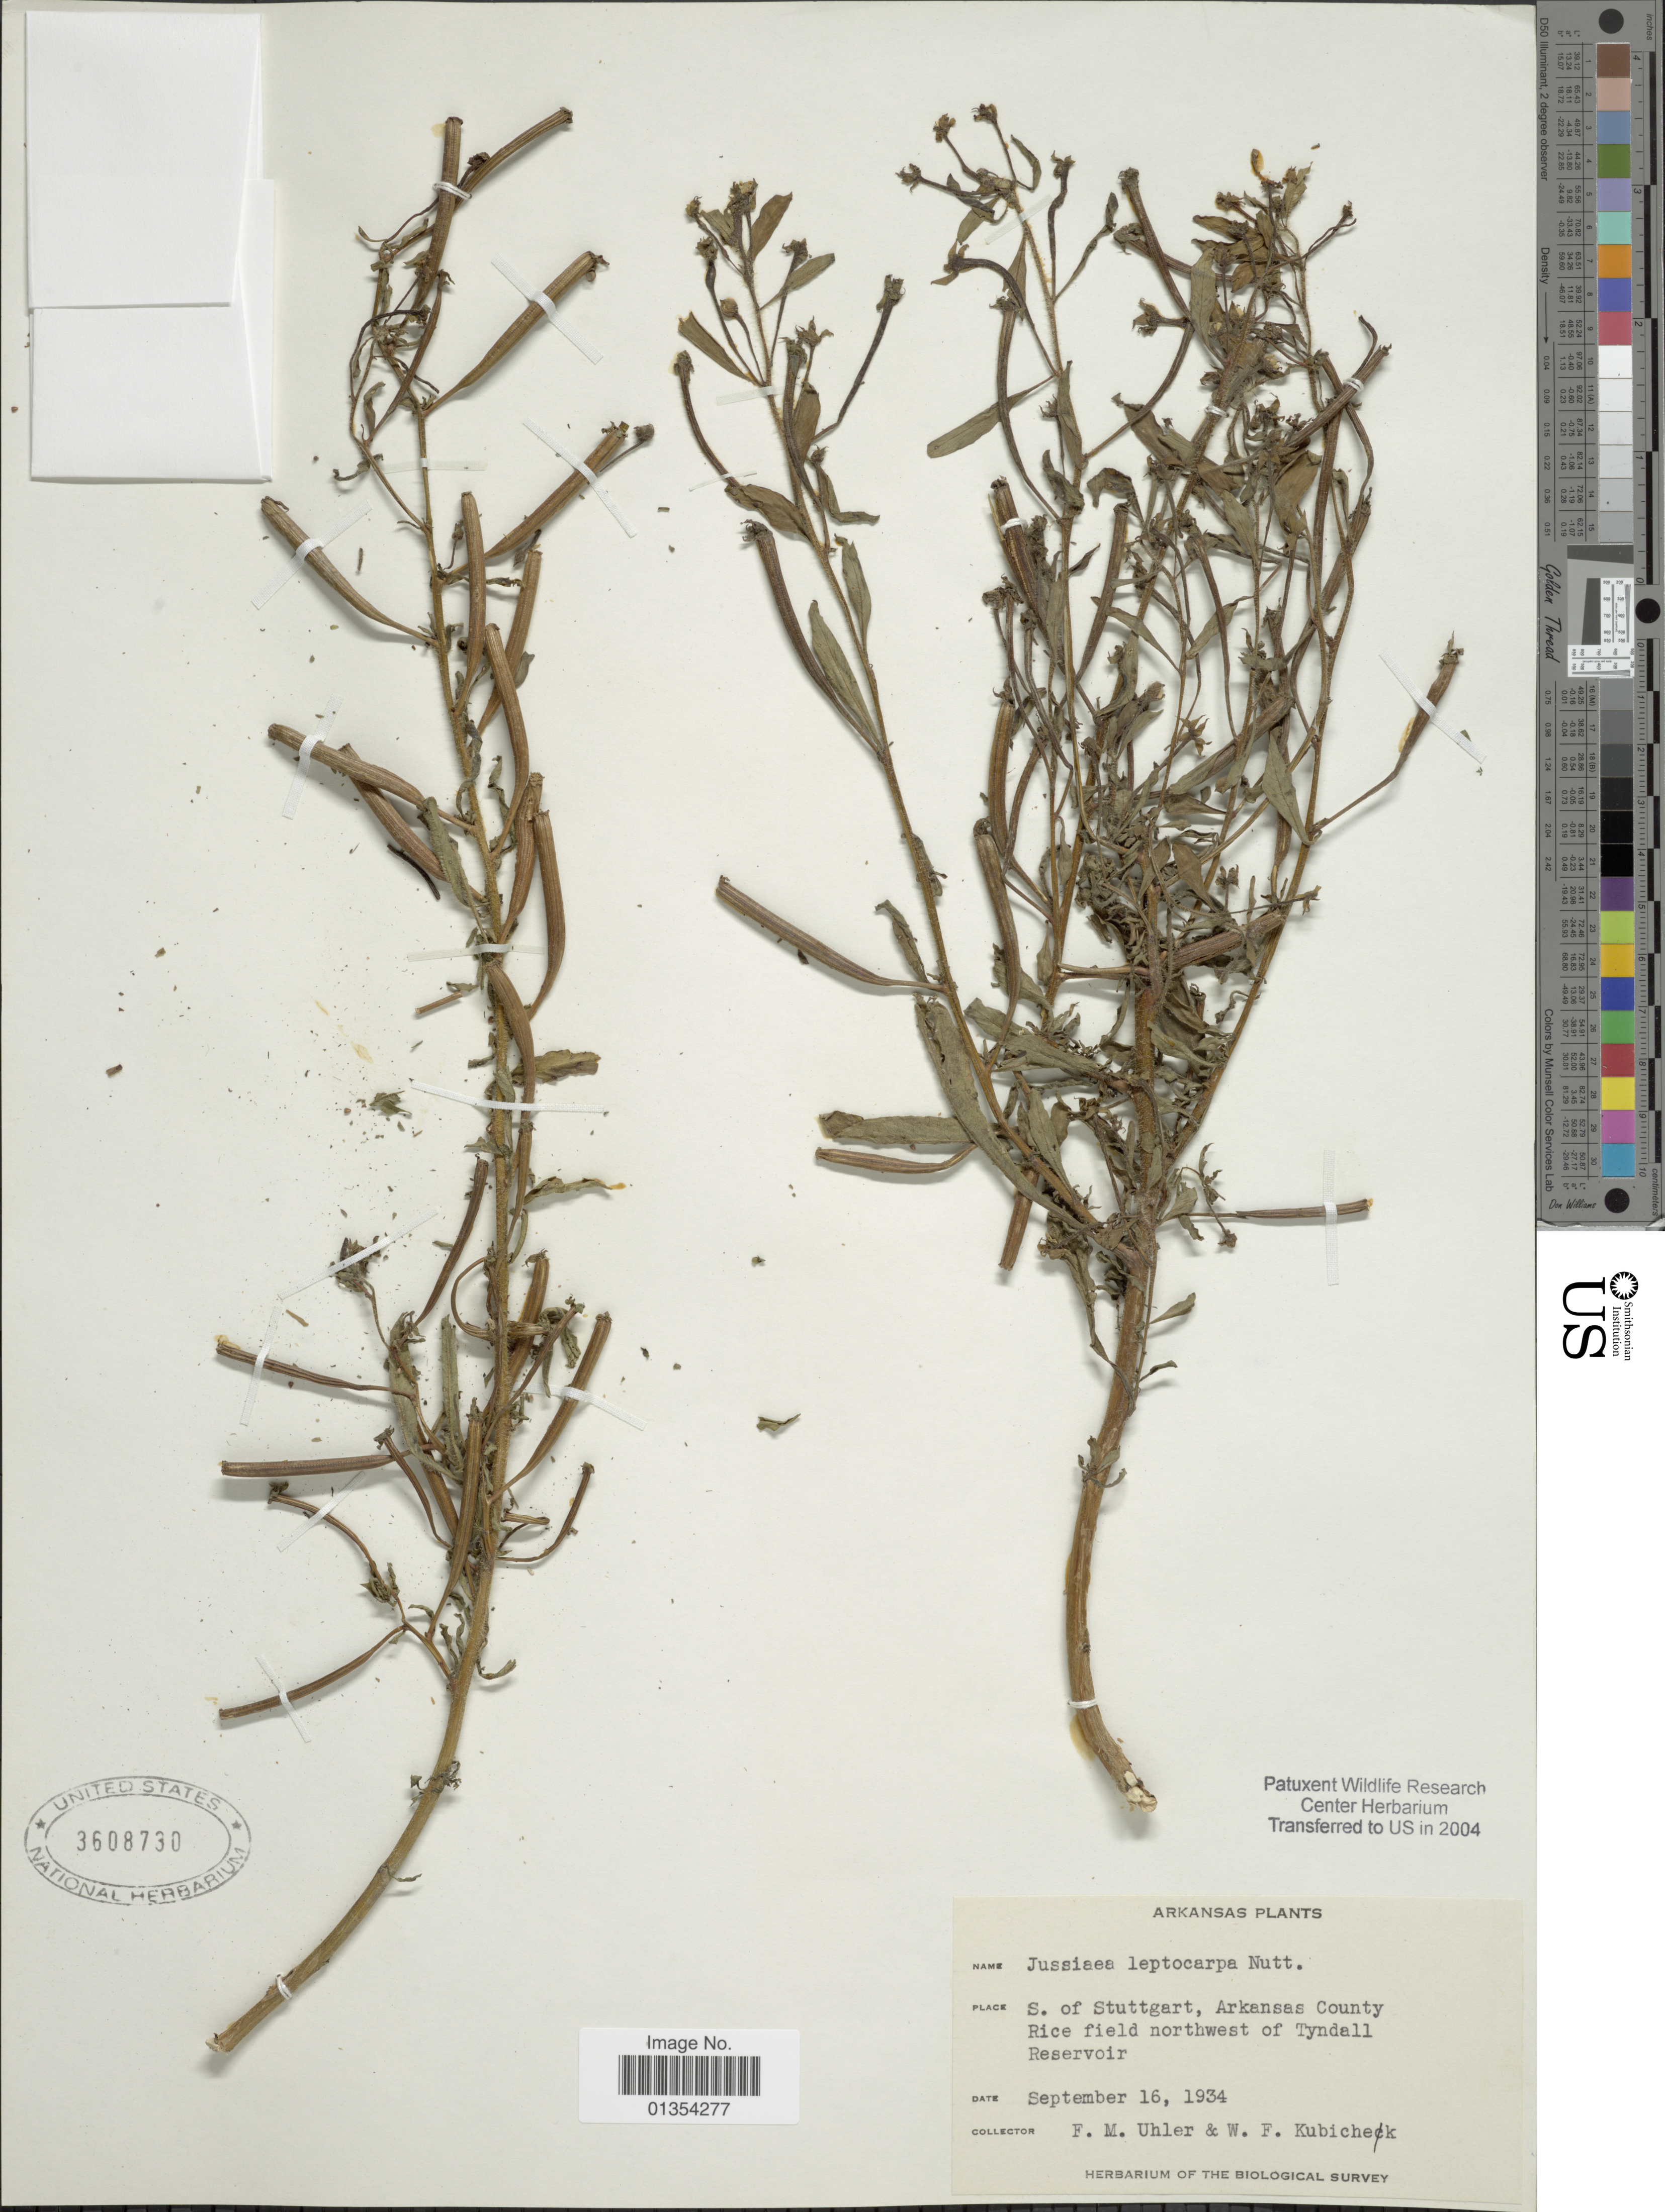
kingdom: Plantae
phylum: Tracheophyta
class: Magnoliopsida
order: Myrtales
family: Onagraceae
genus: Ludwigia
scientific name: Ludwigia leptocarpa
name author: (Nutt.) H. Hara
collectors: F. M. Uhler & W. Kubichek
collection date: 1934-09-16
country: United States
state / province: Arkansas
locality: S. of Stuttgart, Arkansas County. Rice field northwest of Tyndall Reservoir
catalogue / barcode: US 3608730